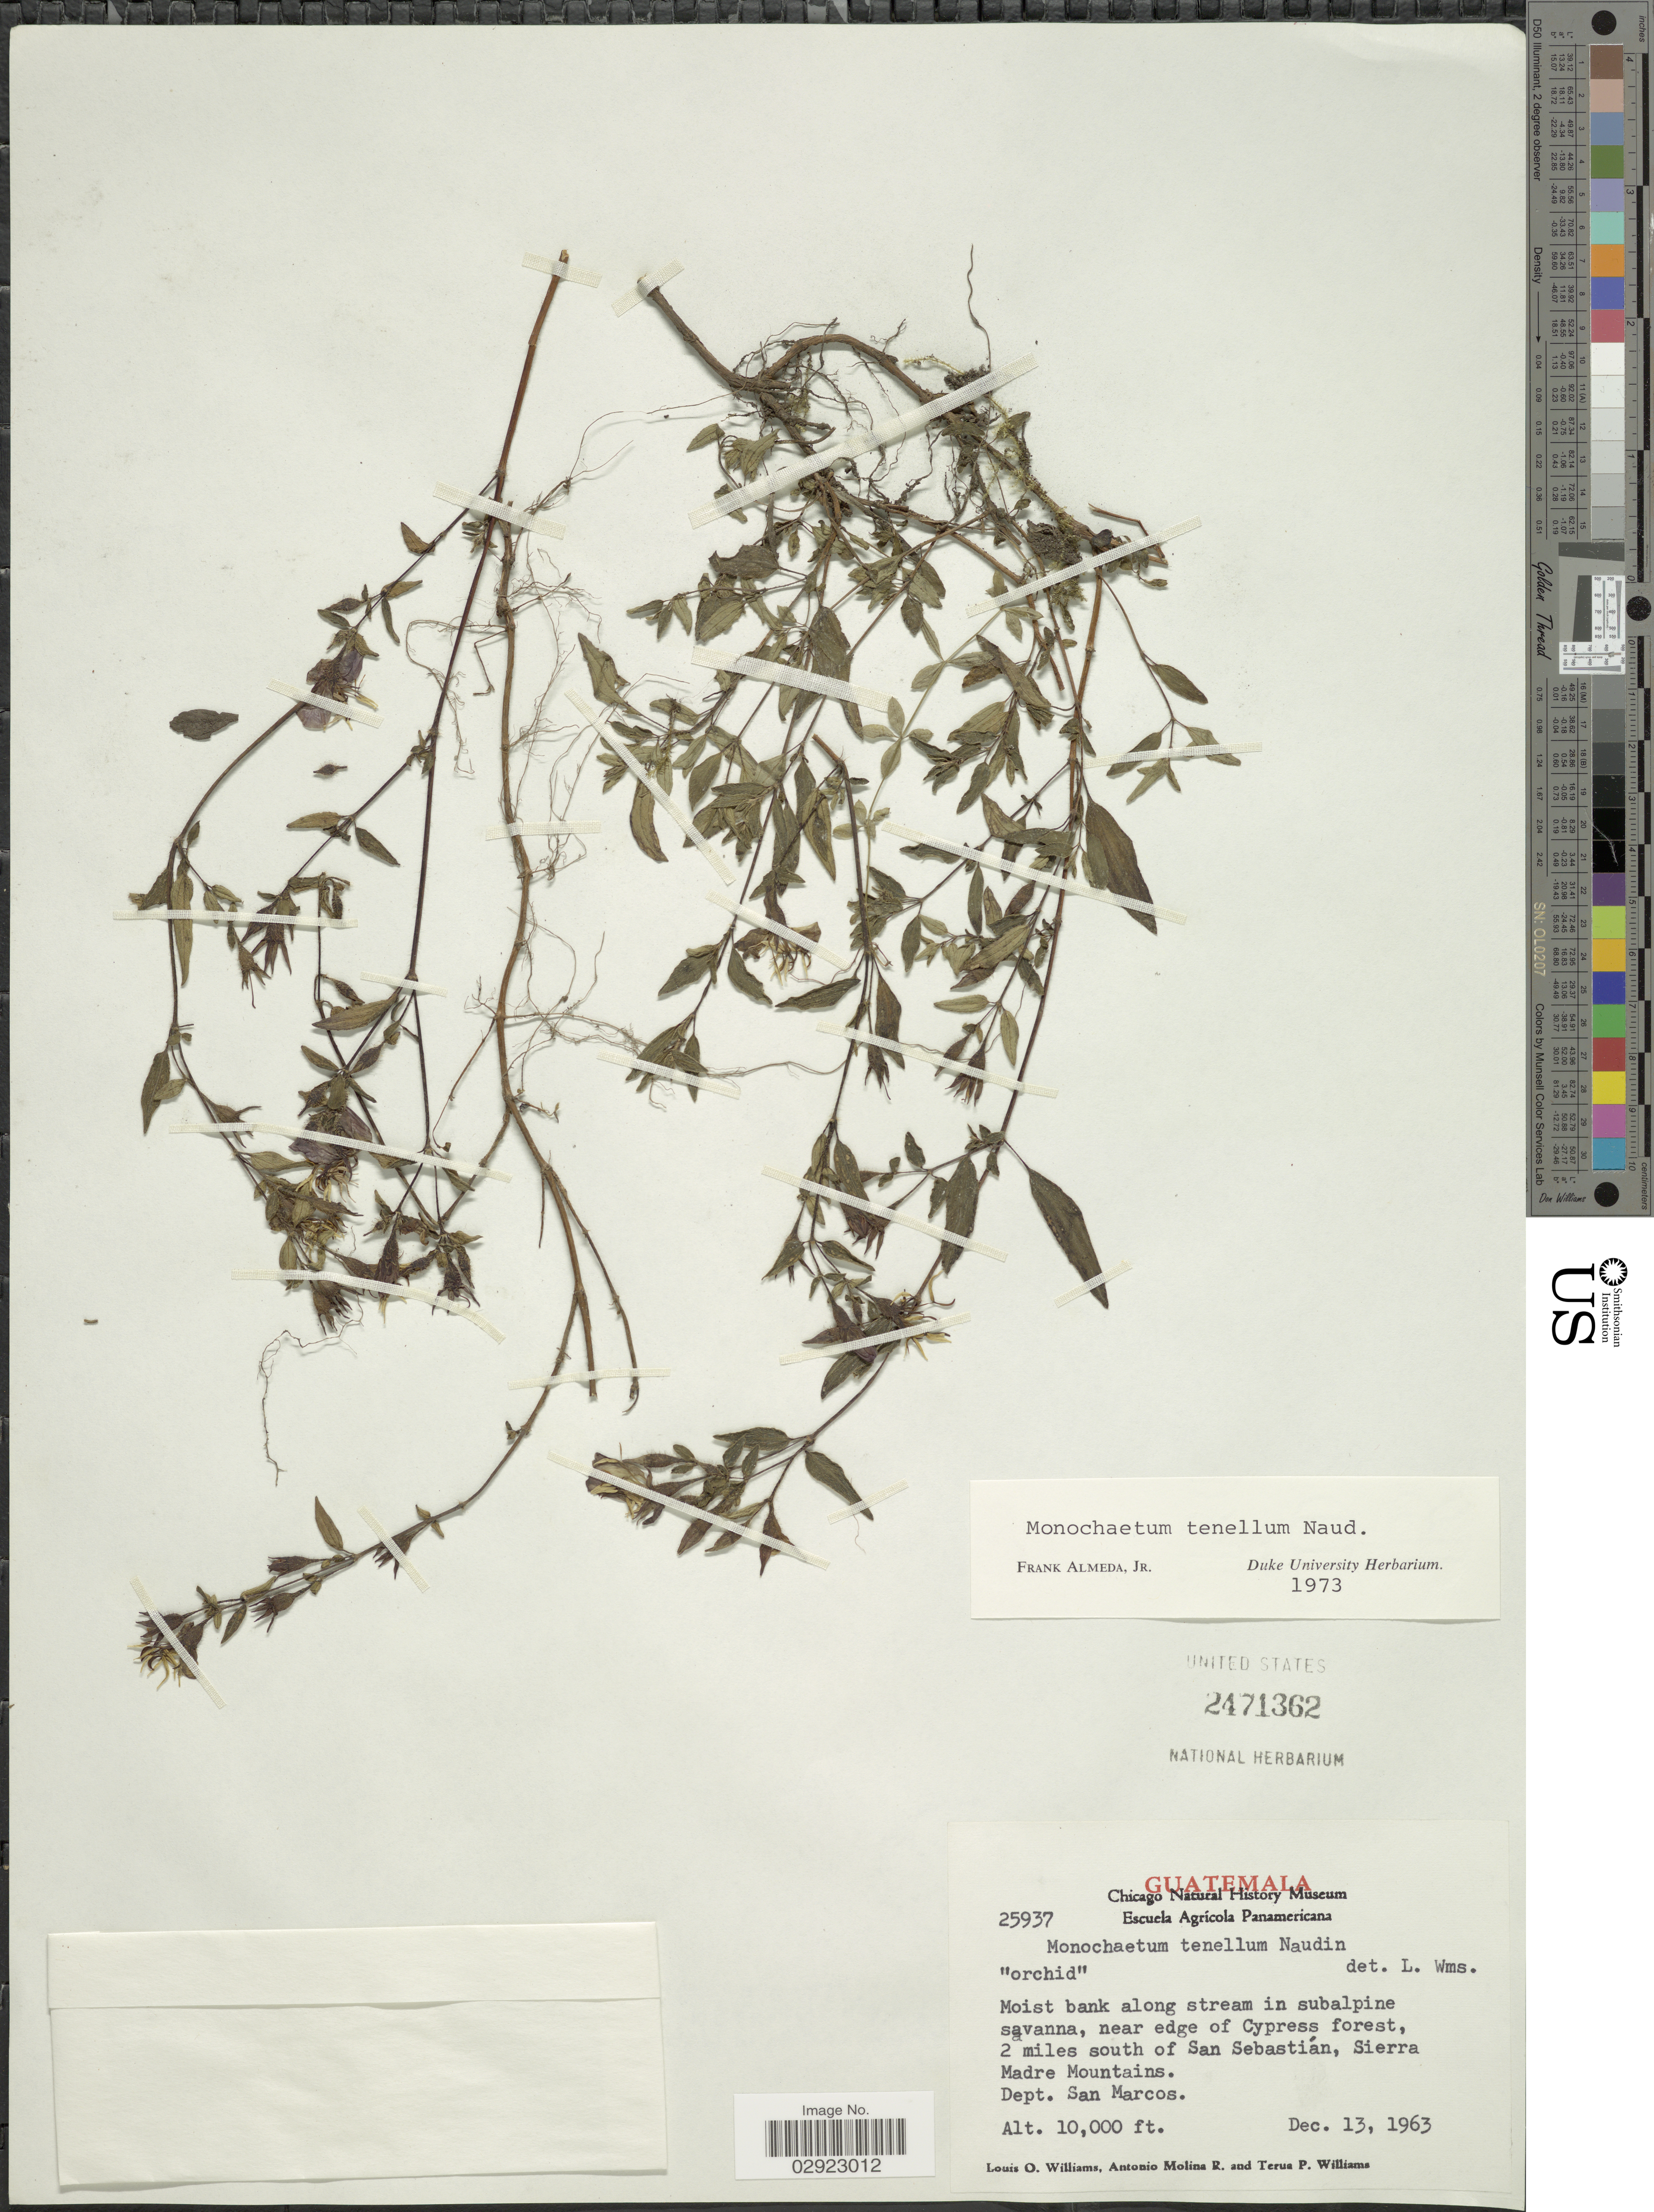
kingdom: Plantae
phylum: Tracheophyta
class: Magnoliopsida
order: Myrtales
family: Melastomataceae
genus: Monochaetum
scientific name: Monochaetum tenellum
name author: Naudin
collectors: L. O. Williams, A. Molina R. & T. P. Williams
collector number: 25937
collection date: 1963-12-13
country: Guatemala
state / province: San Marcos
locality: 2 miles south of San Sebastián, Sierra Madre Mountains. Dept. San Marcos.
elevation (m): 3048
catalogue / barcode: US 2471362